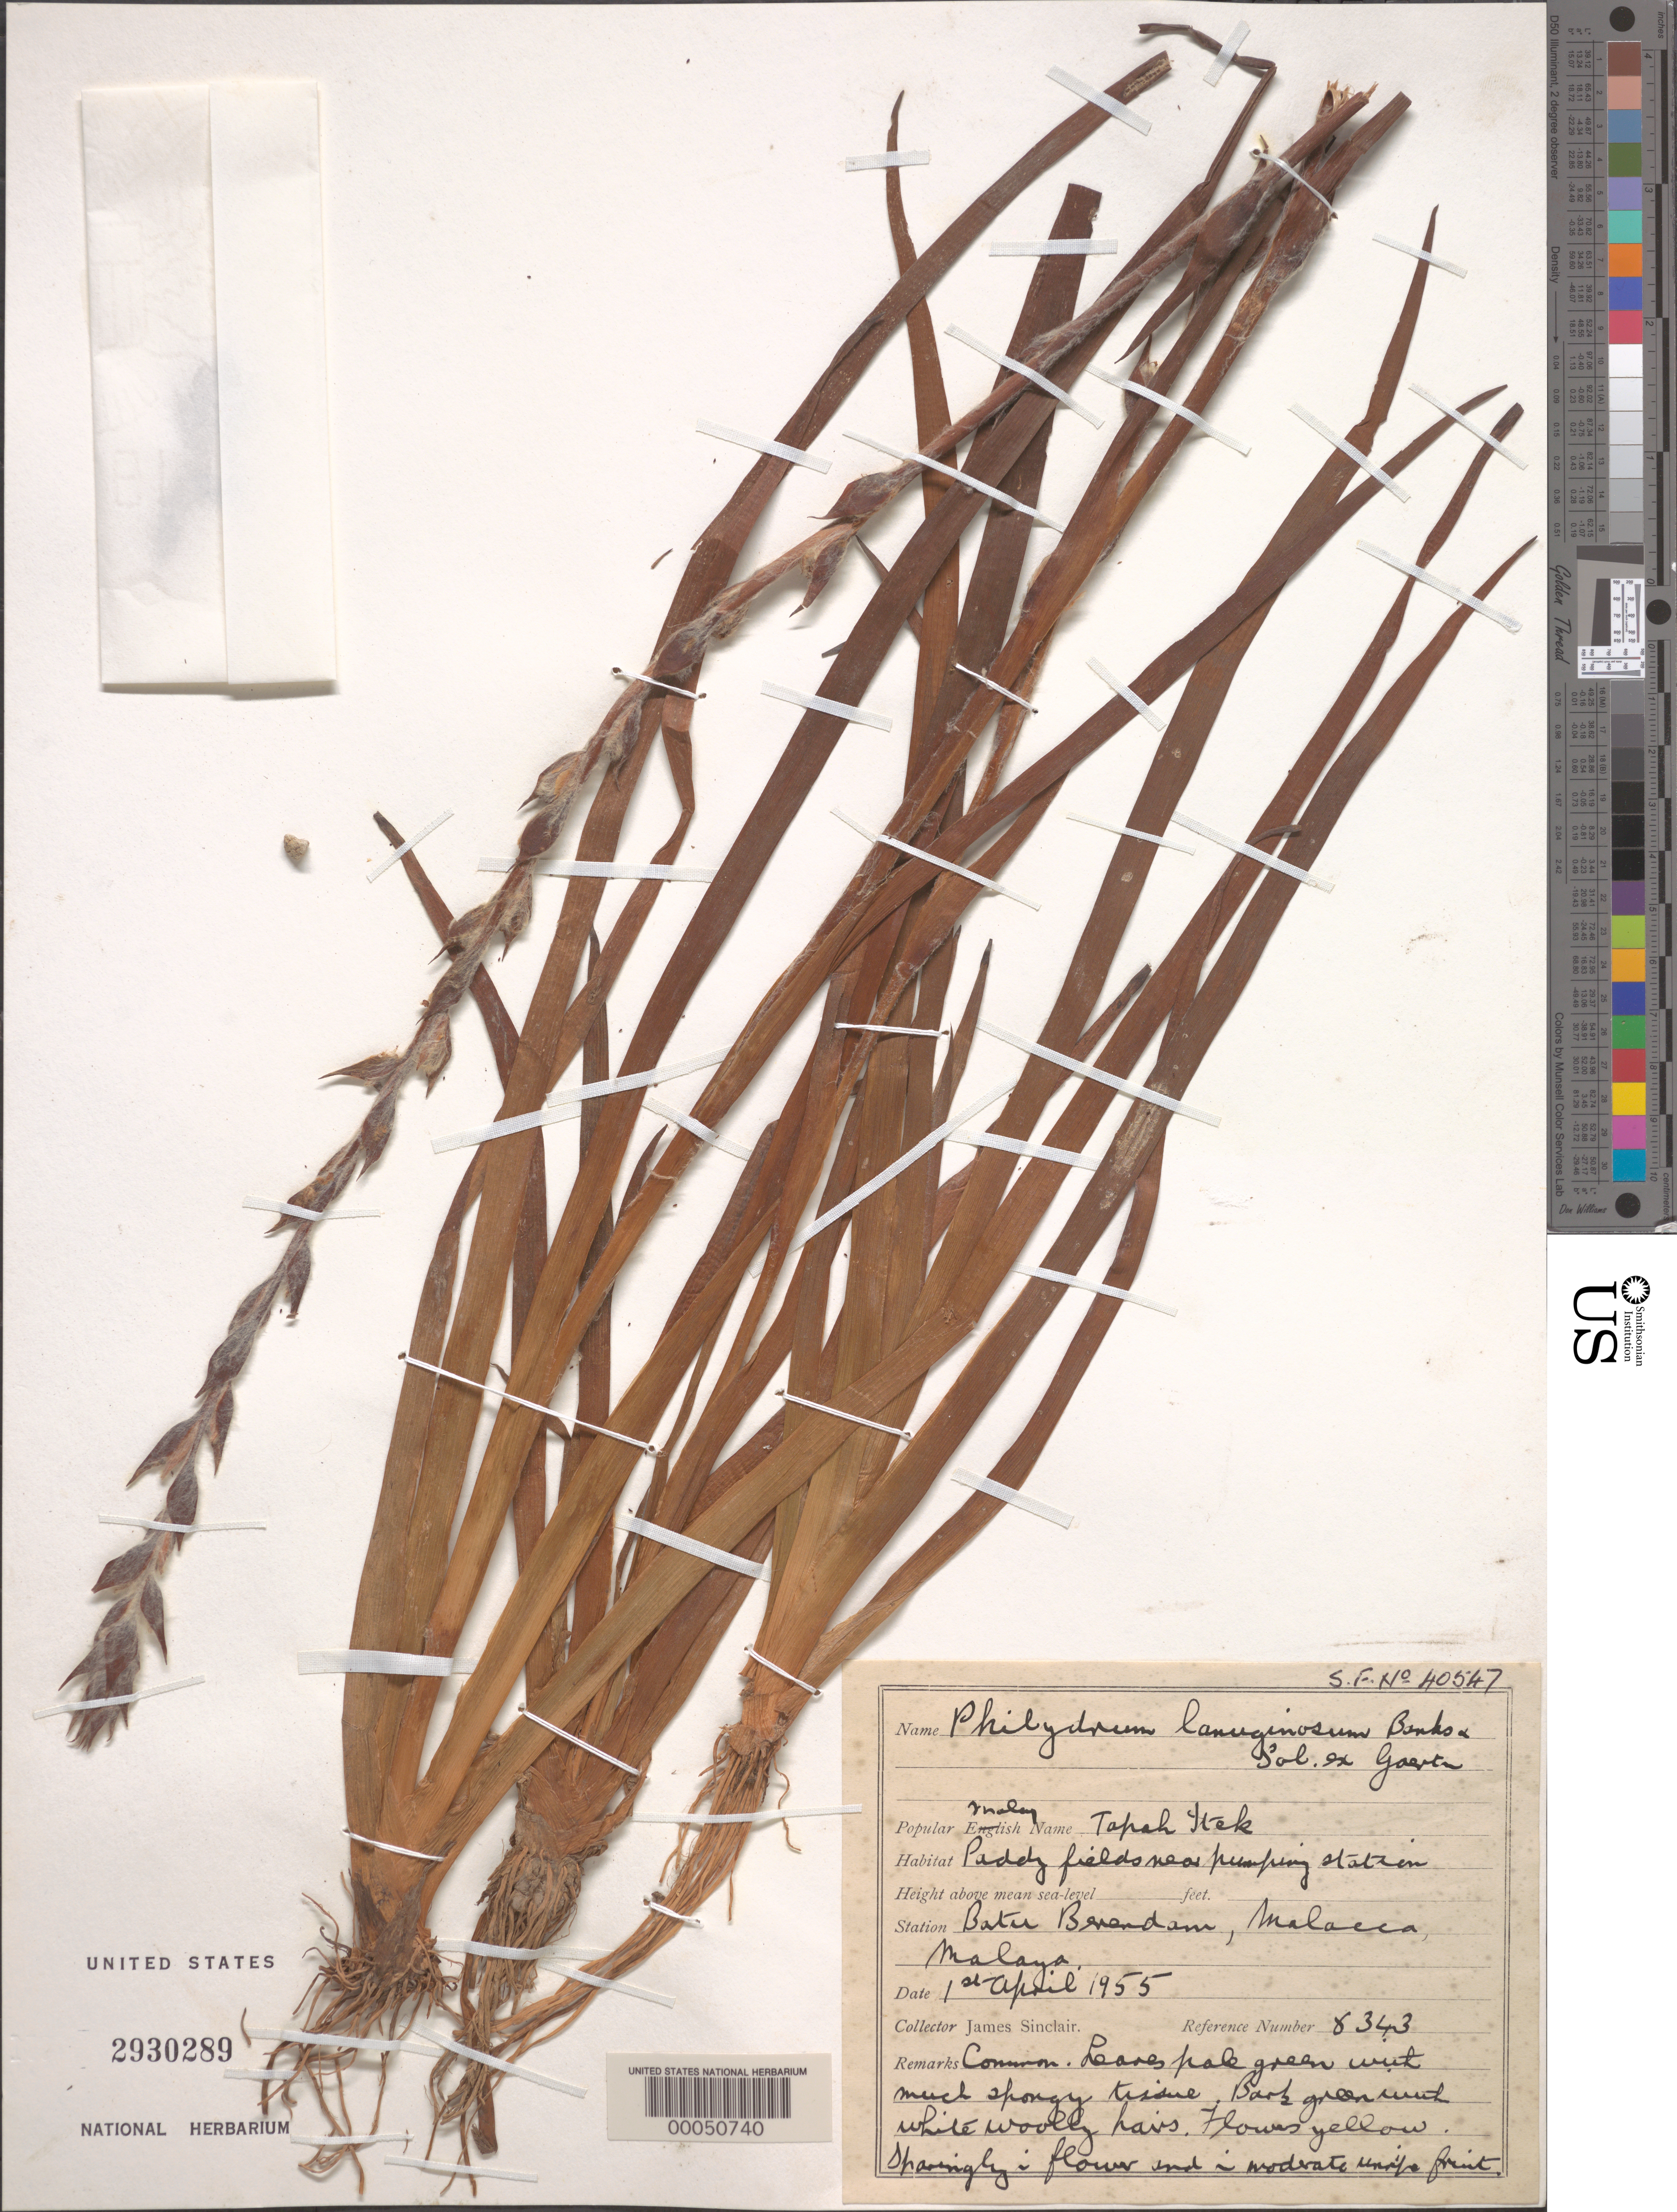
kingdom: Plantae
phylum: Tracheophyta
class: Liliopsida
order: Commelinales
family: Philydraceae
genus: Philydrum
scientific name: Philydrum lanuginosum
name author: Banks & Sol. ex Gaertn.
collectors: J. Sinclair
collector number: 8343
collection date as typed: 01 Apr 1955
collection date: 1955-04-01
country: Malaysia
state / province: Malacca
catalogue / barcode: US 2930289